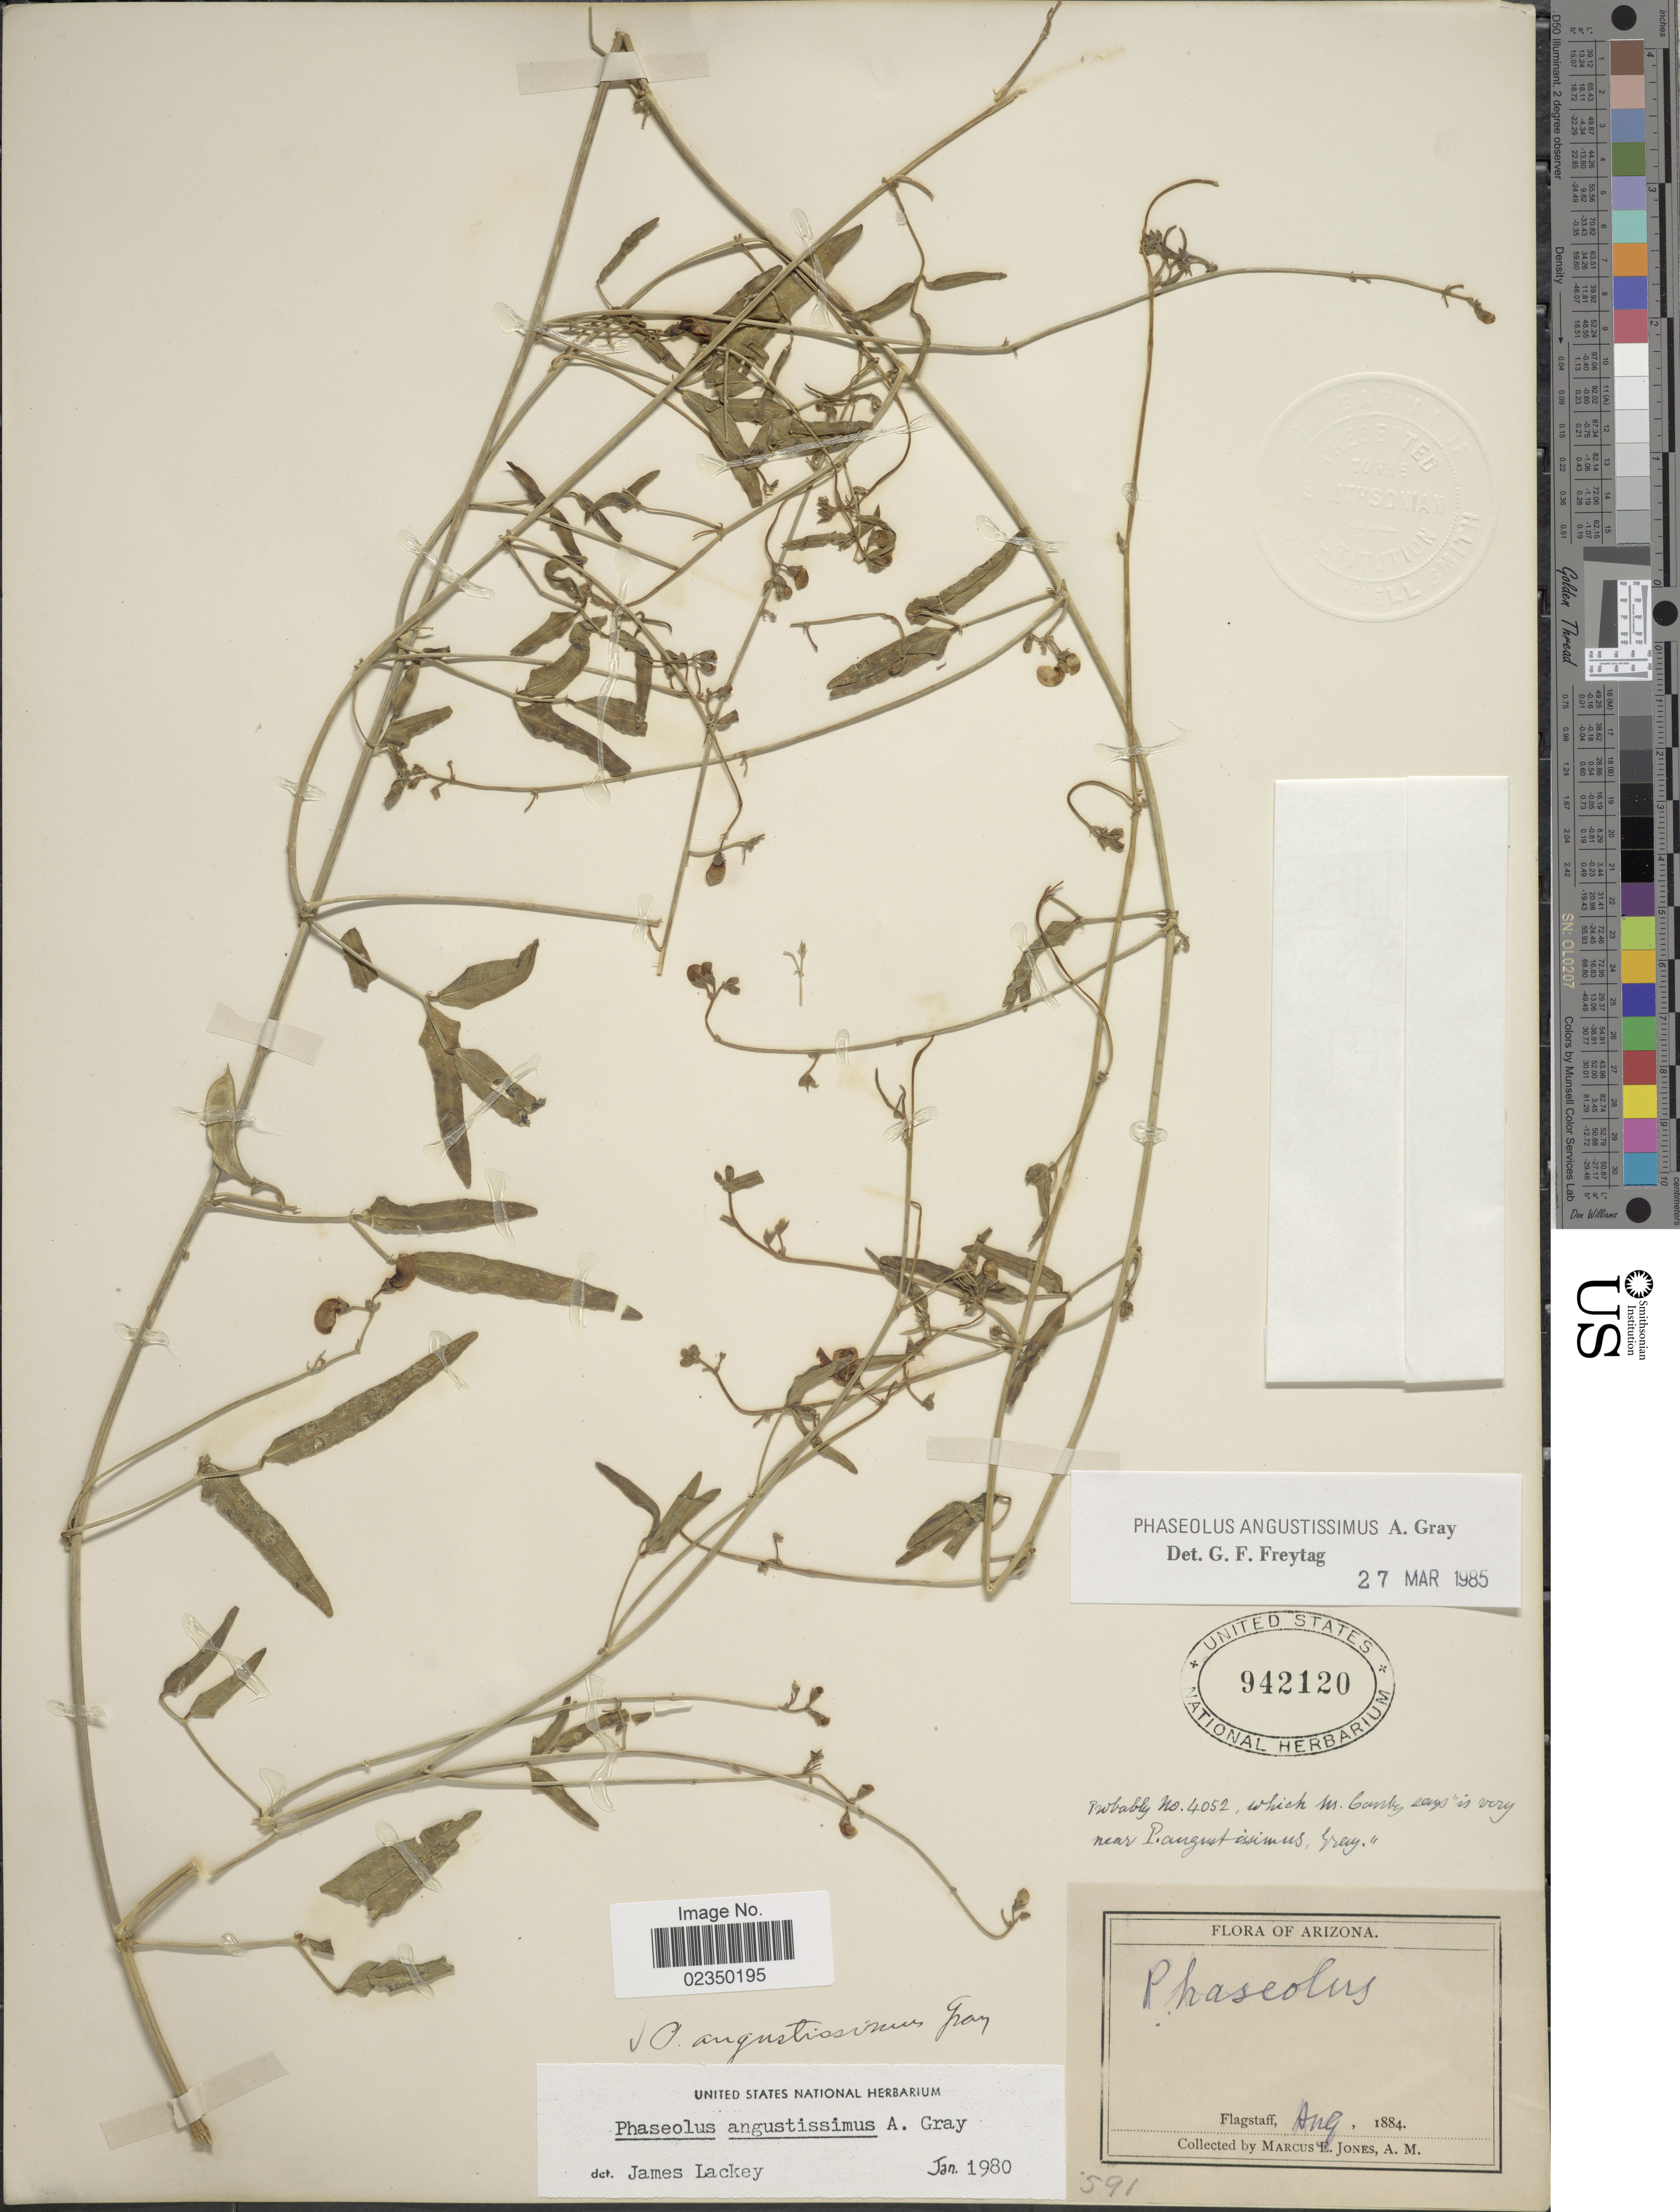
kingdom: Plantae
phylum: Tracheophyta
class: Magnoliopsida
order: Fabales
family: Fabaceae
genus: Phaseolus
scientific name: Phaseolus angustissimus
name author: A. Gray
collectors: M. E. Jones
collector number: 591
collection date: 1884-08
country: United States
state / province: Arizona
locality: Flagstaff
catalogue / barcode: US 942120